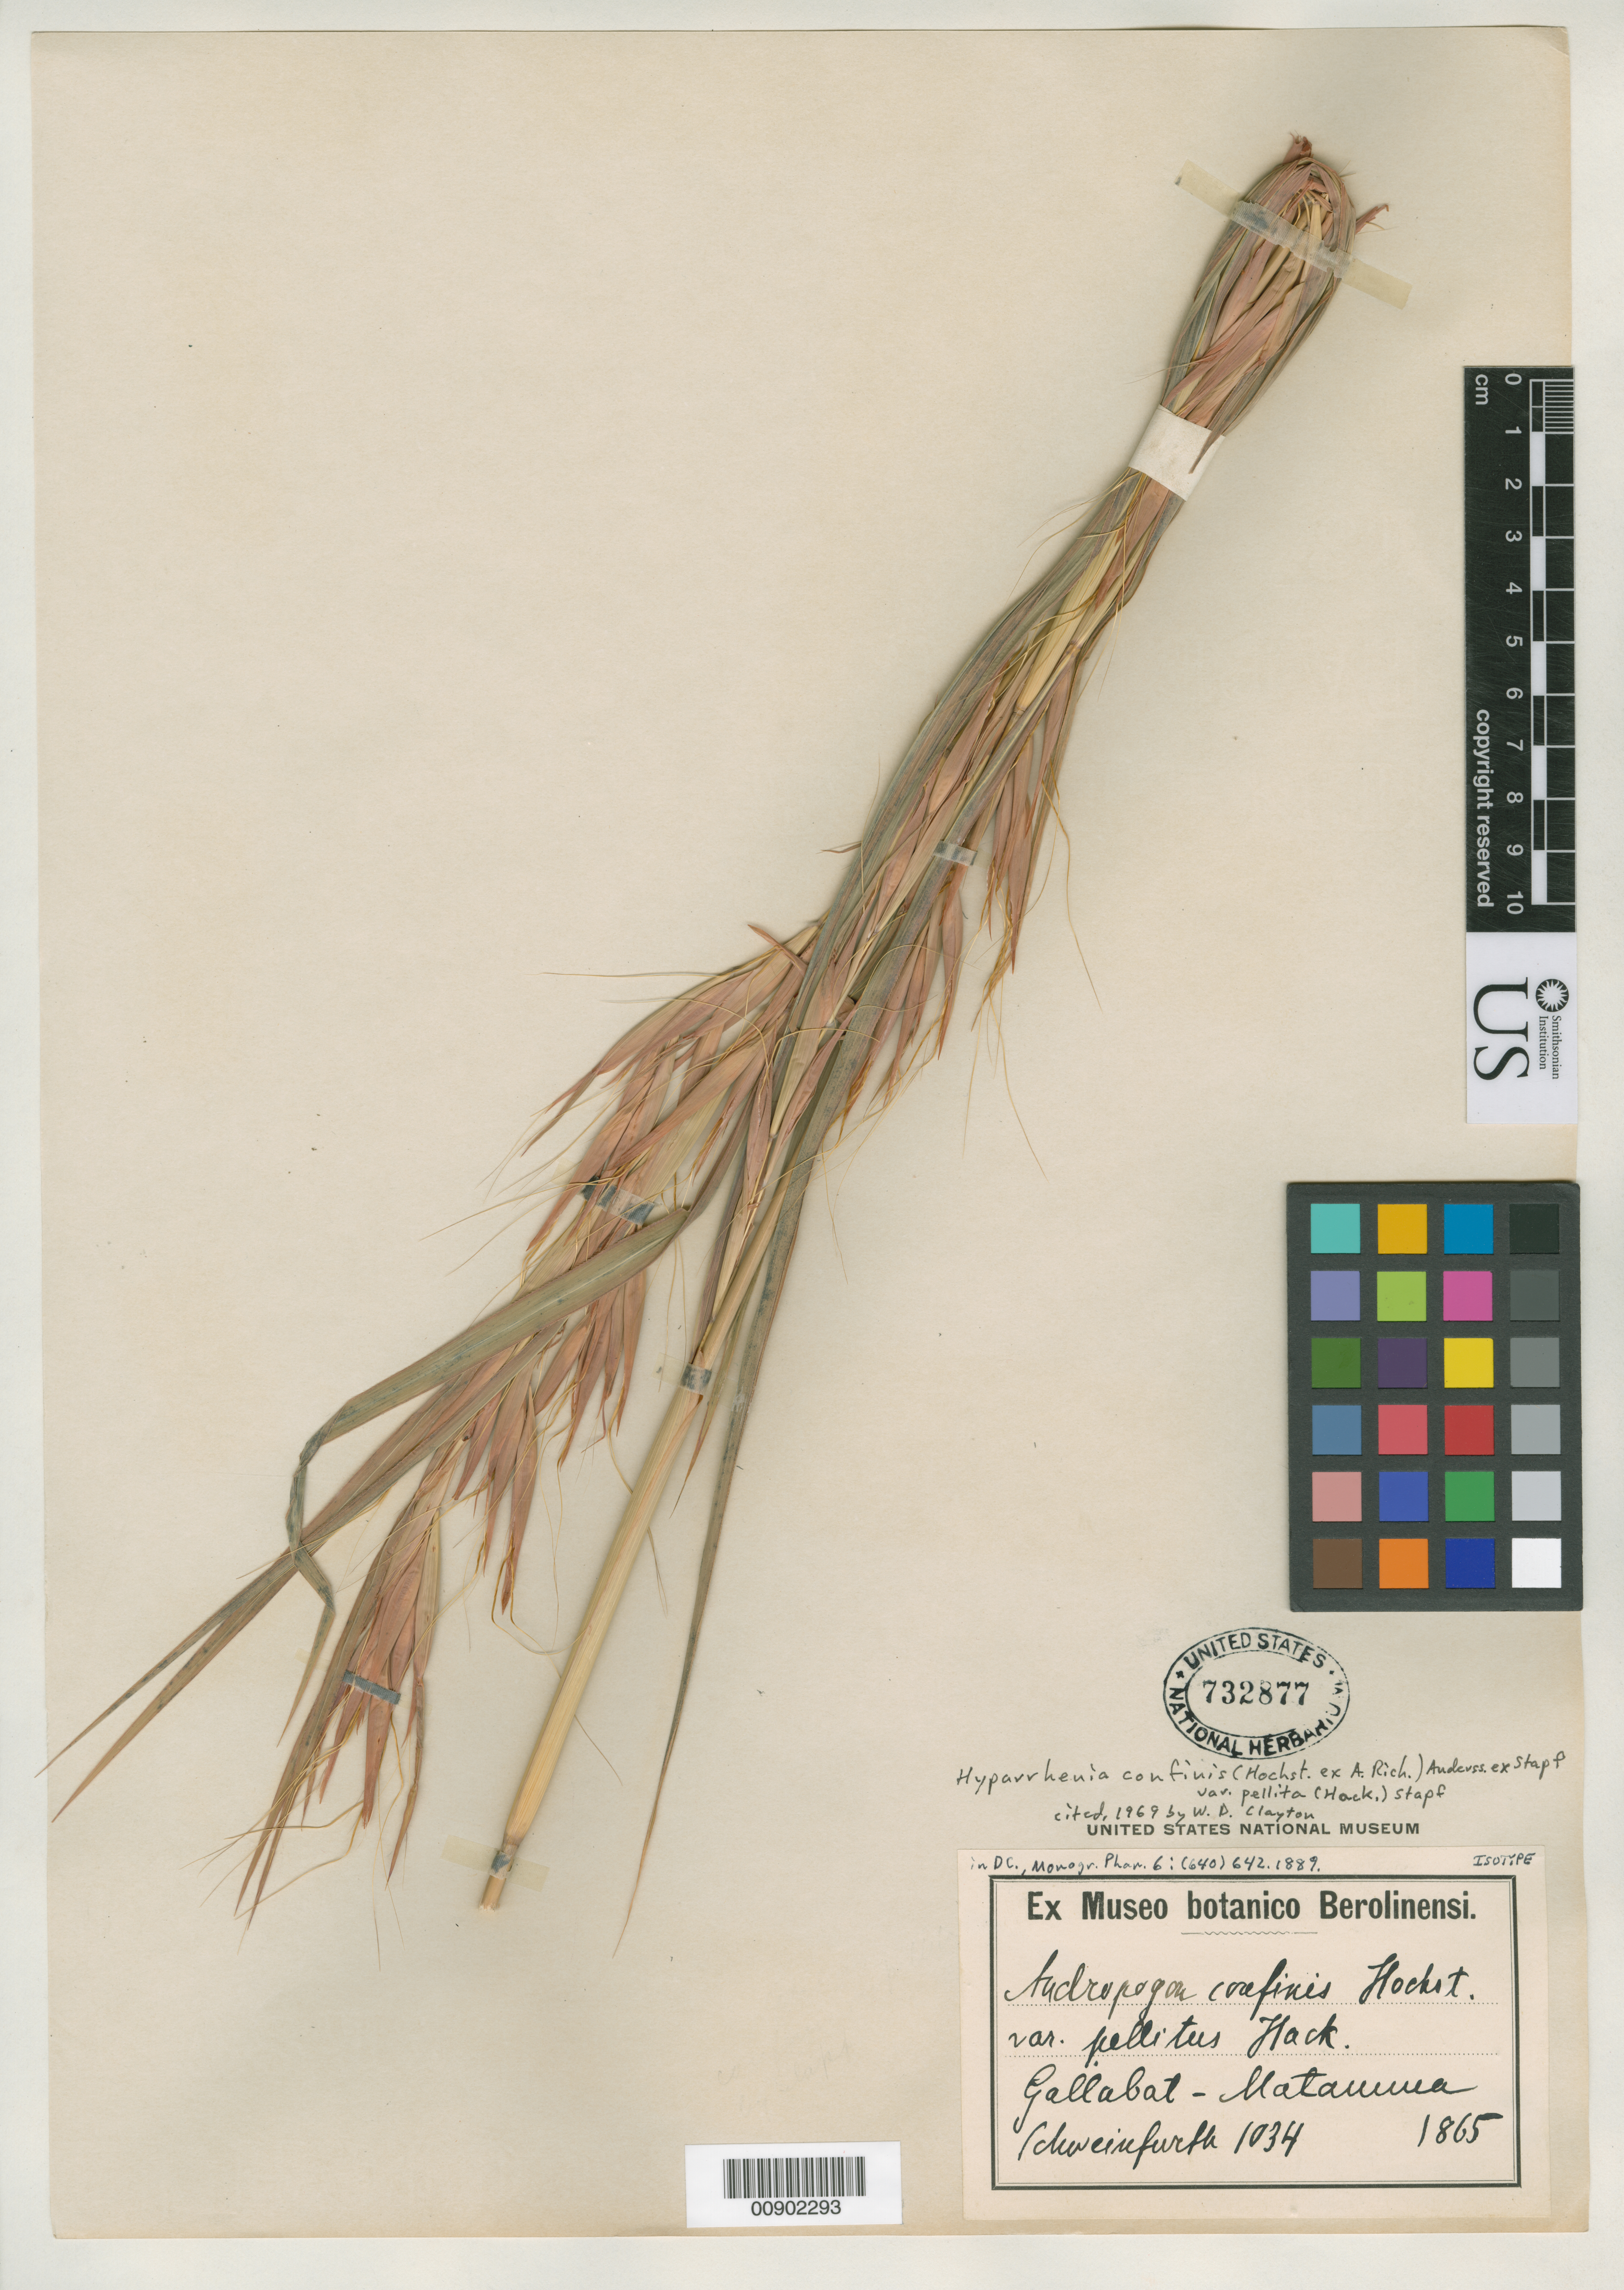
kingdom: Plantae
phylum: Tracheophyta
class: Liliopsida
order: Poales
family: Poaceae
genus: Andropogon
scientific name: Andropogon confinis var. pellitus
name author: Hack. in A. DC.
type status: Isotype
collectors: G. A. Schweinfurth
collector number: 1034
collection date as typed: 1865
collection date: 1865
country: Ethiopia / Sudan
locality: Gallabat-Matamma.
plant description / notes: Currently accepted name as cited by W.D. Clayton (1969).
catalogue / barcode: US 732877